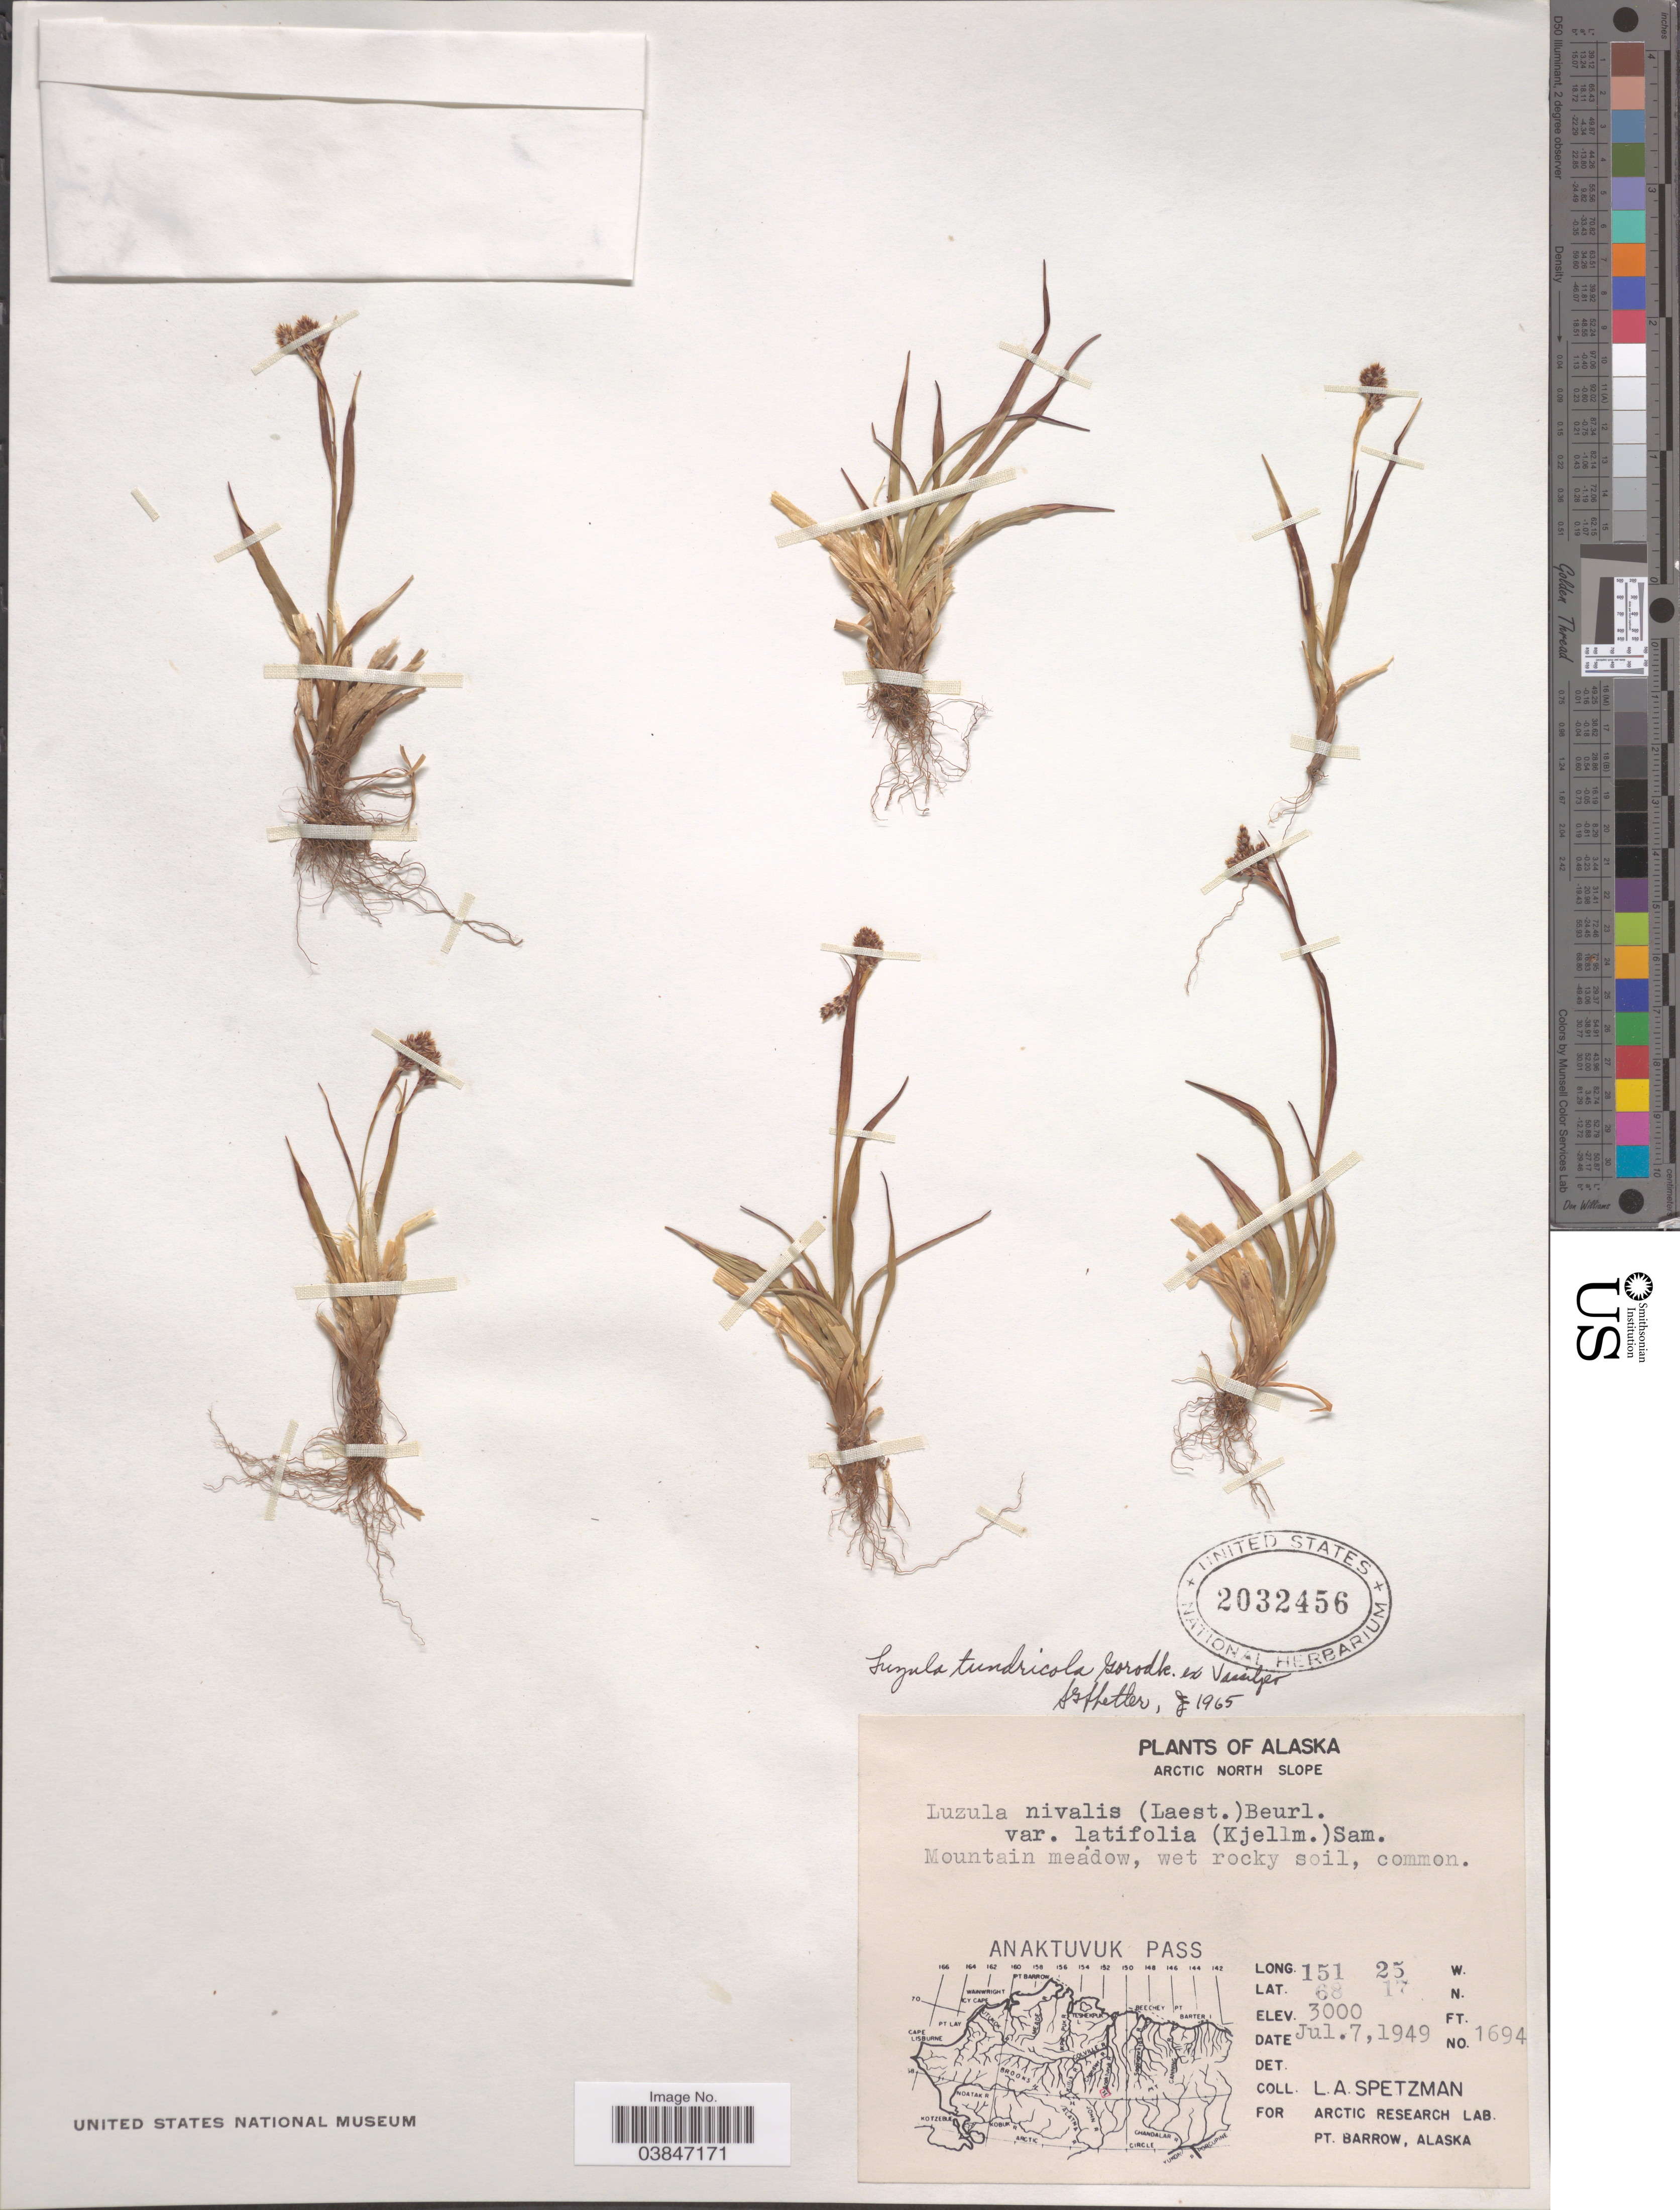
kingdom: Plantae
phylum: Tracheophyta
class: Liliopsida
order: Poales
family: Juncaceae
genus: Luzula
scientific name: Luzula tundricola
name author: (Gorodkov) V. Vassil.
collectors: L. Spetzman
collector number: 1694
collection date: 1949-07-07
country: United States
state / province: Alaska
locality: Arctic North Slope. Anaktuvuk Pass.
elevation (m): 914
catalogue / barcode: US 2032456